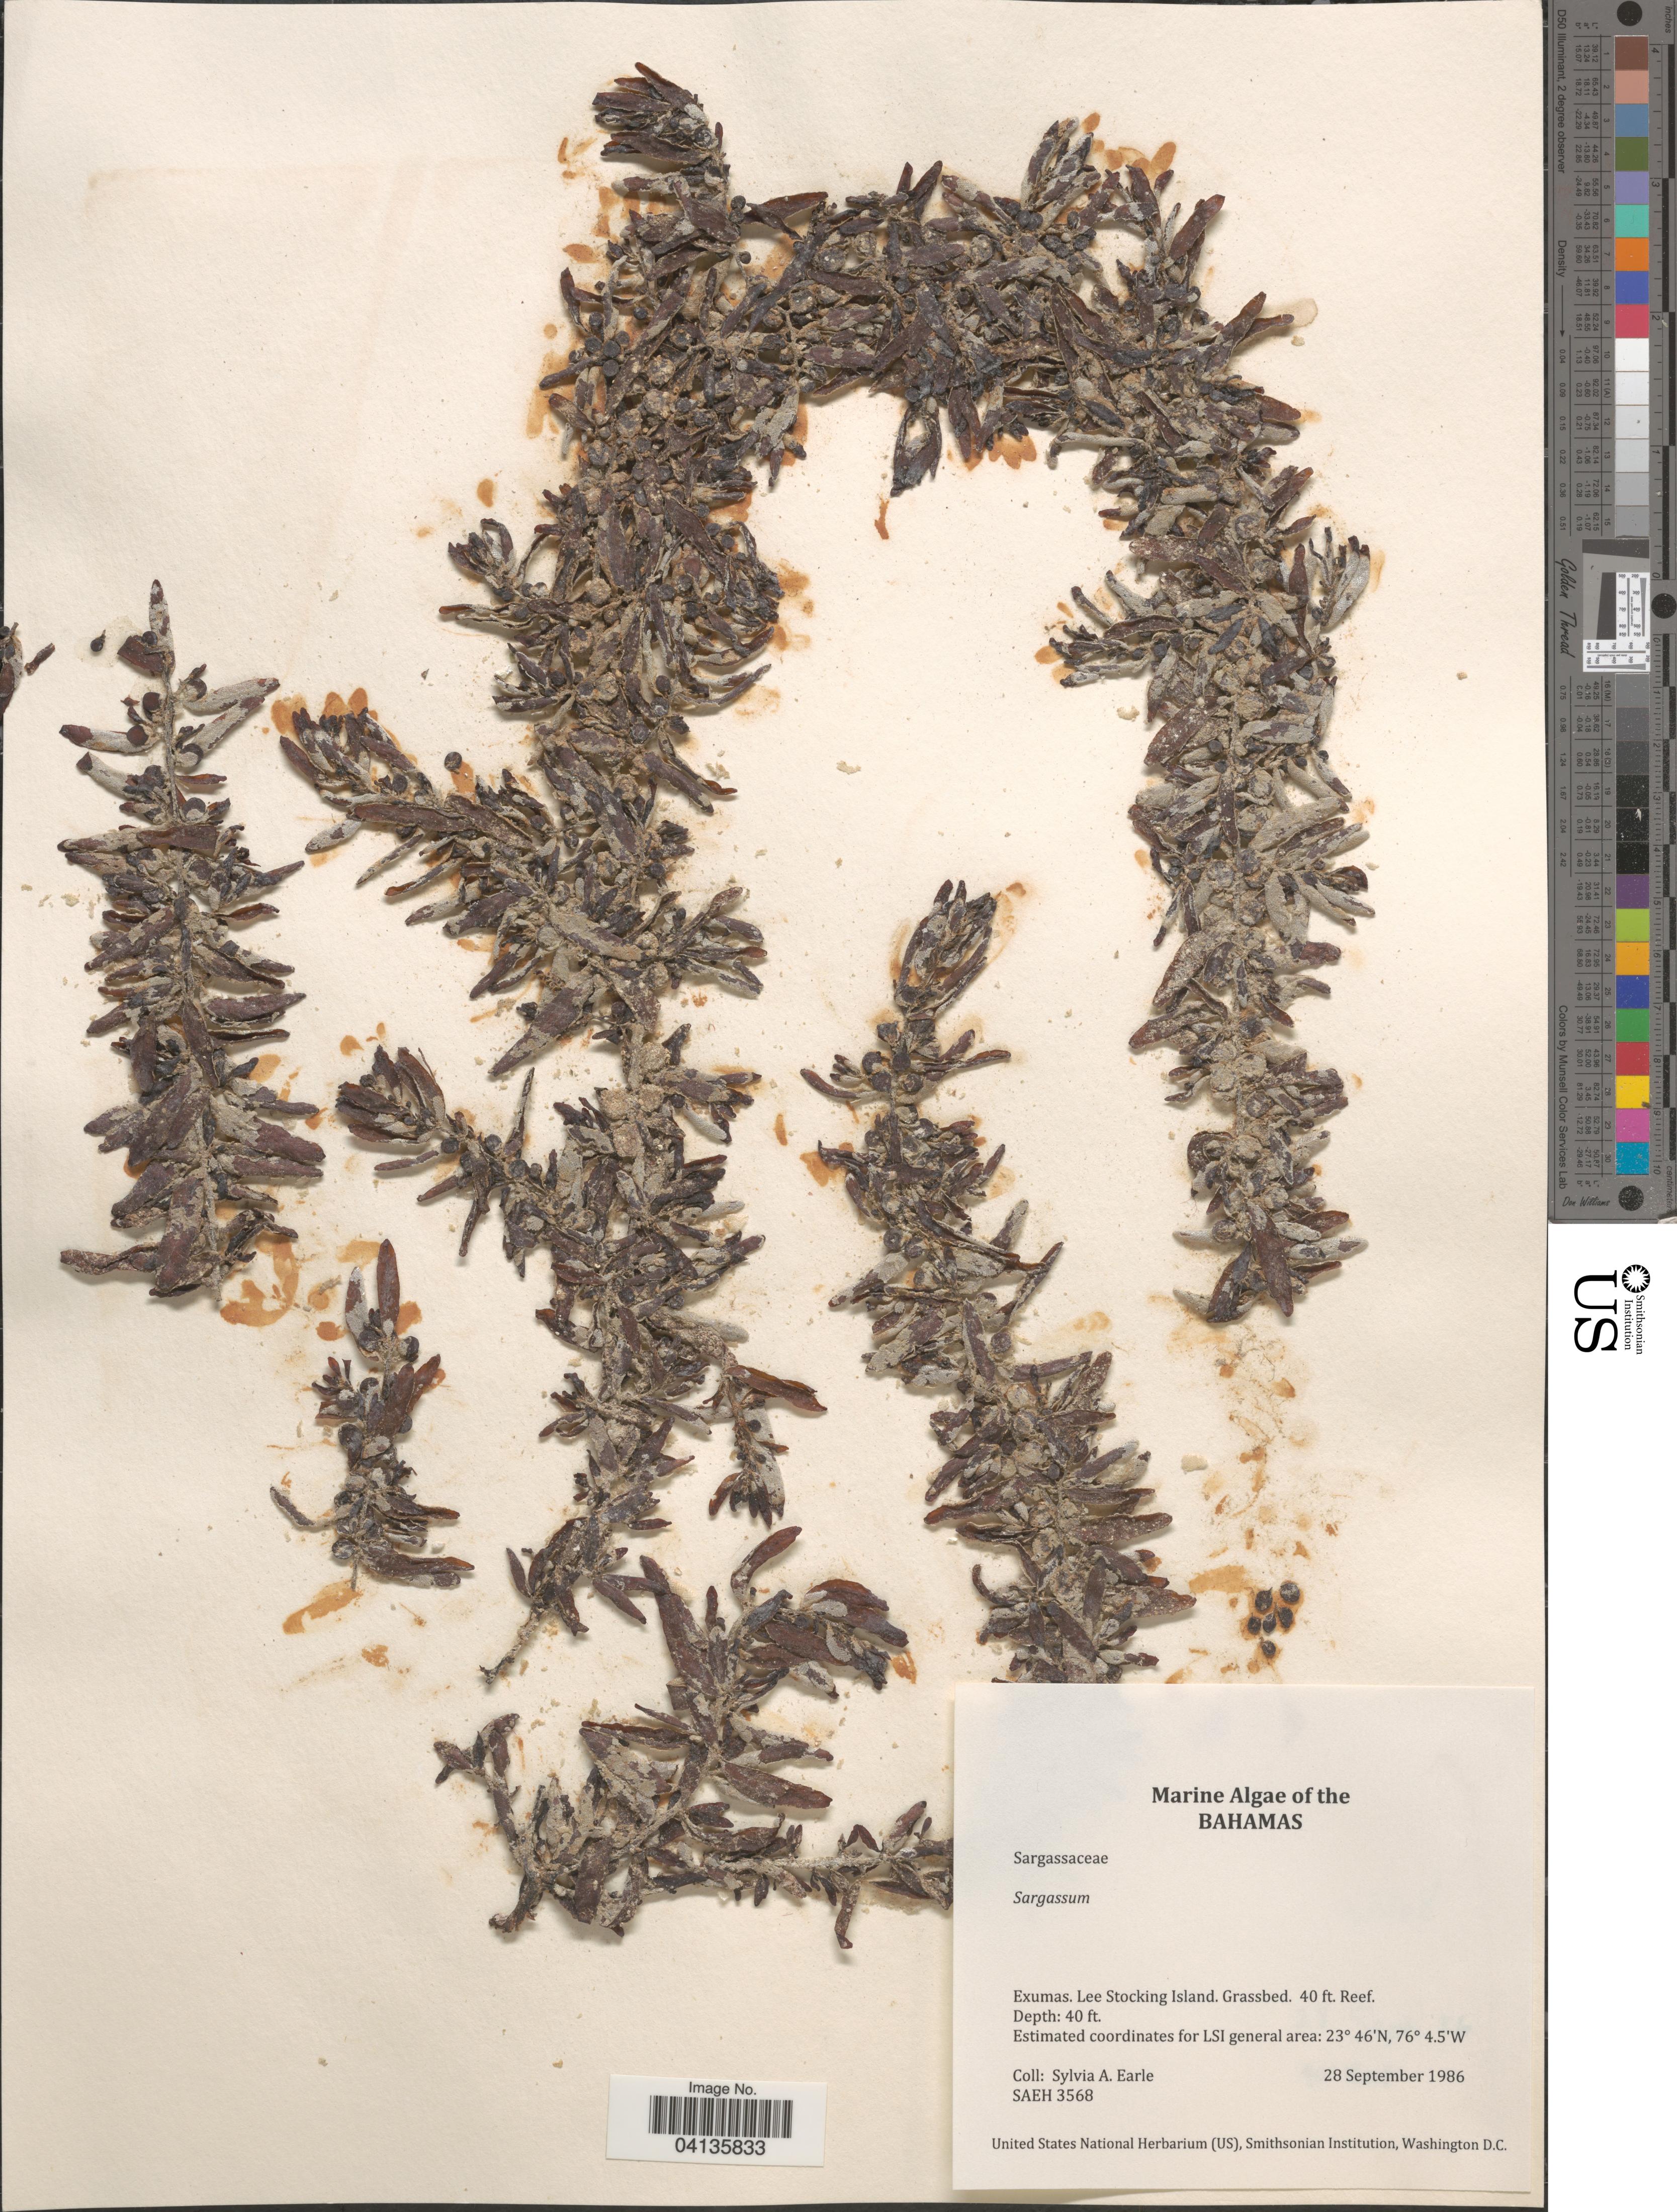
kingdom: Chromista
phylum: Ochrophyta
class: Phaeophyceae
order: Fucales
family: Sargassaceae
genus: Sargassum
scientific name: Sargassum sp.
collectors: S. A. Earle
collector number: SAEH 3568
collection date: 1986-09-28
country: Bahamas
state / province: Exuma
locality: Exumas. Lee Stocking Island.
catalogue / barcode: US 238657